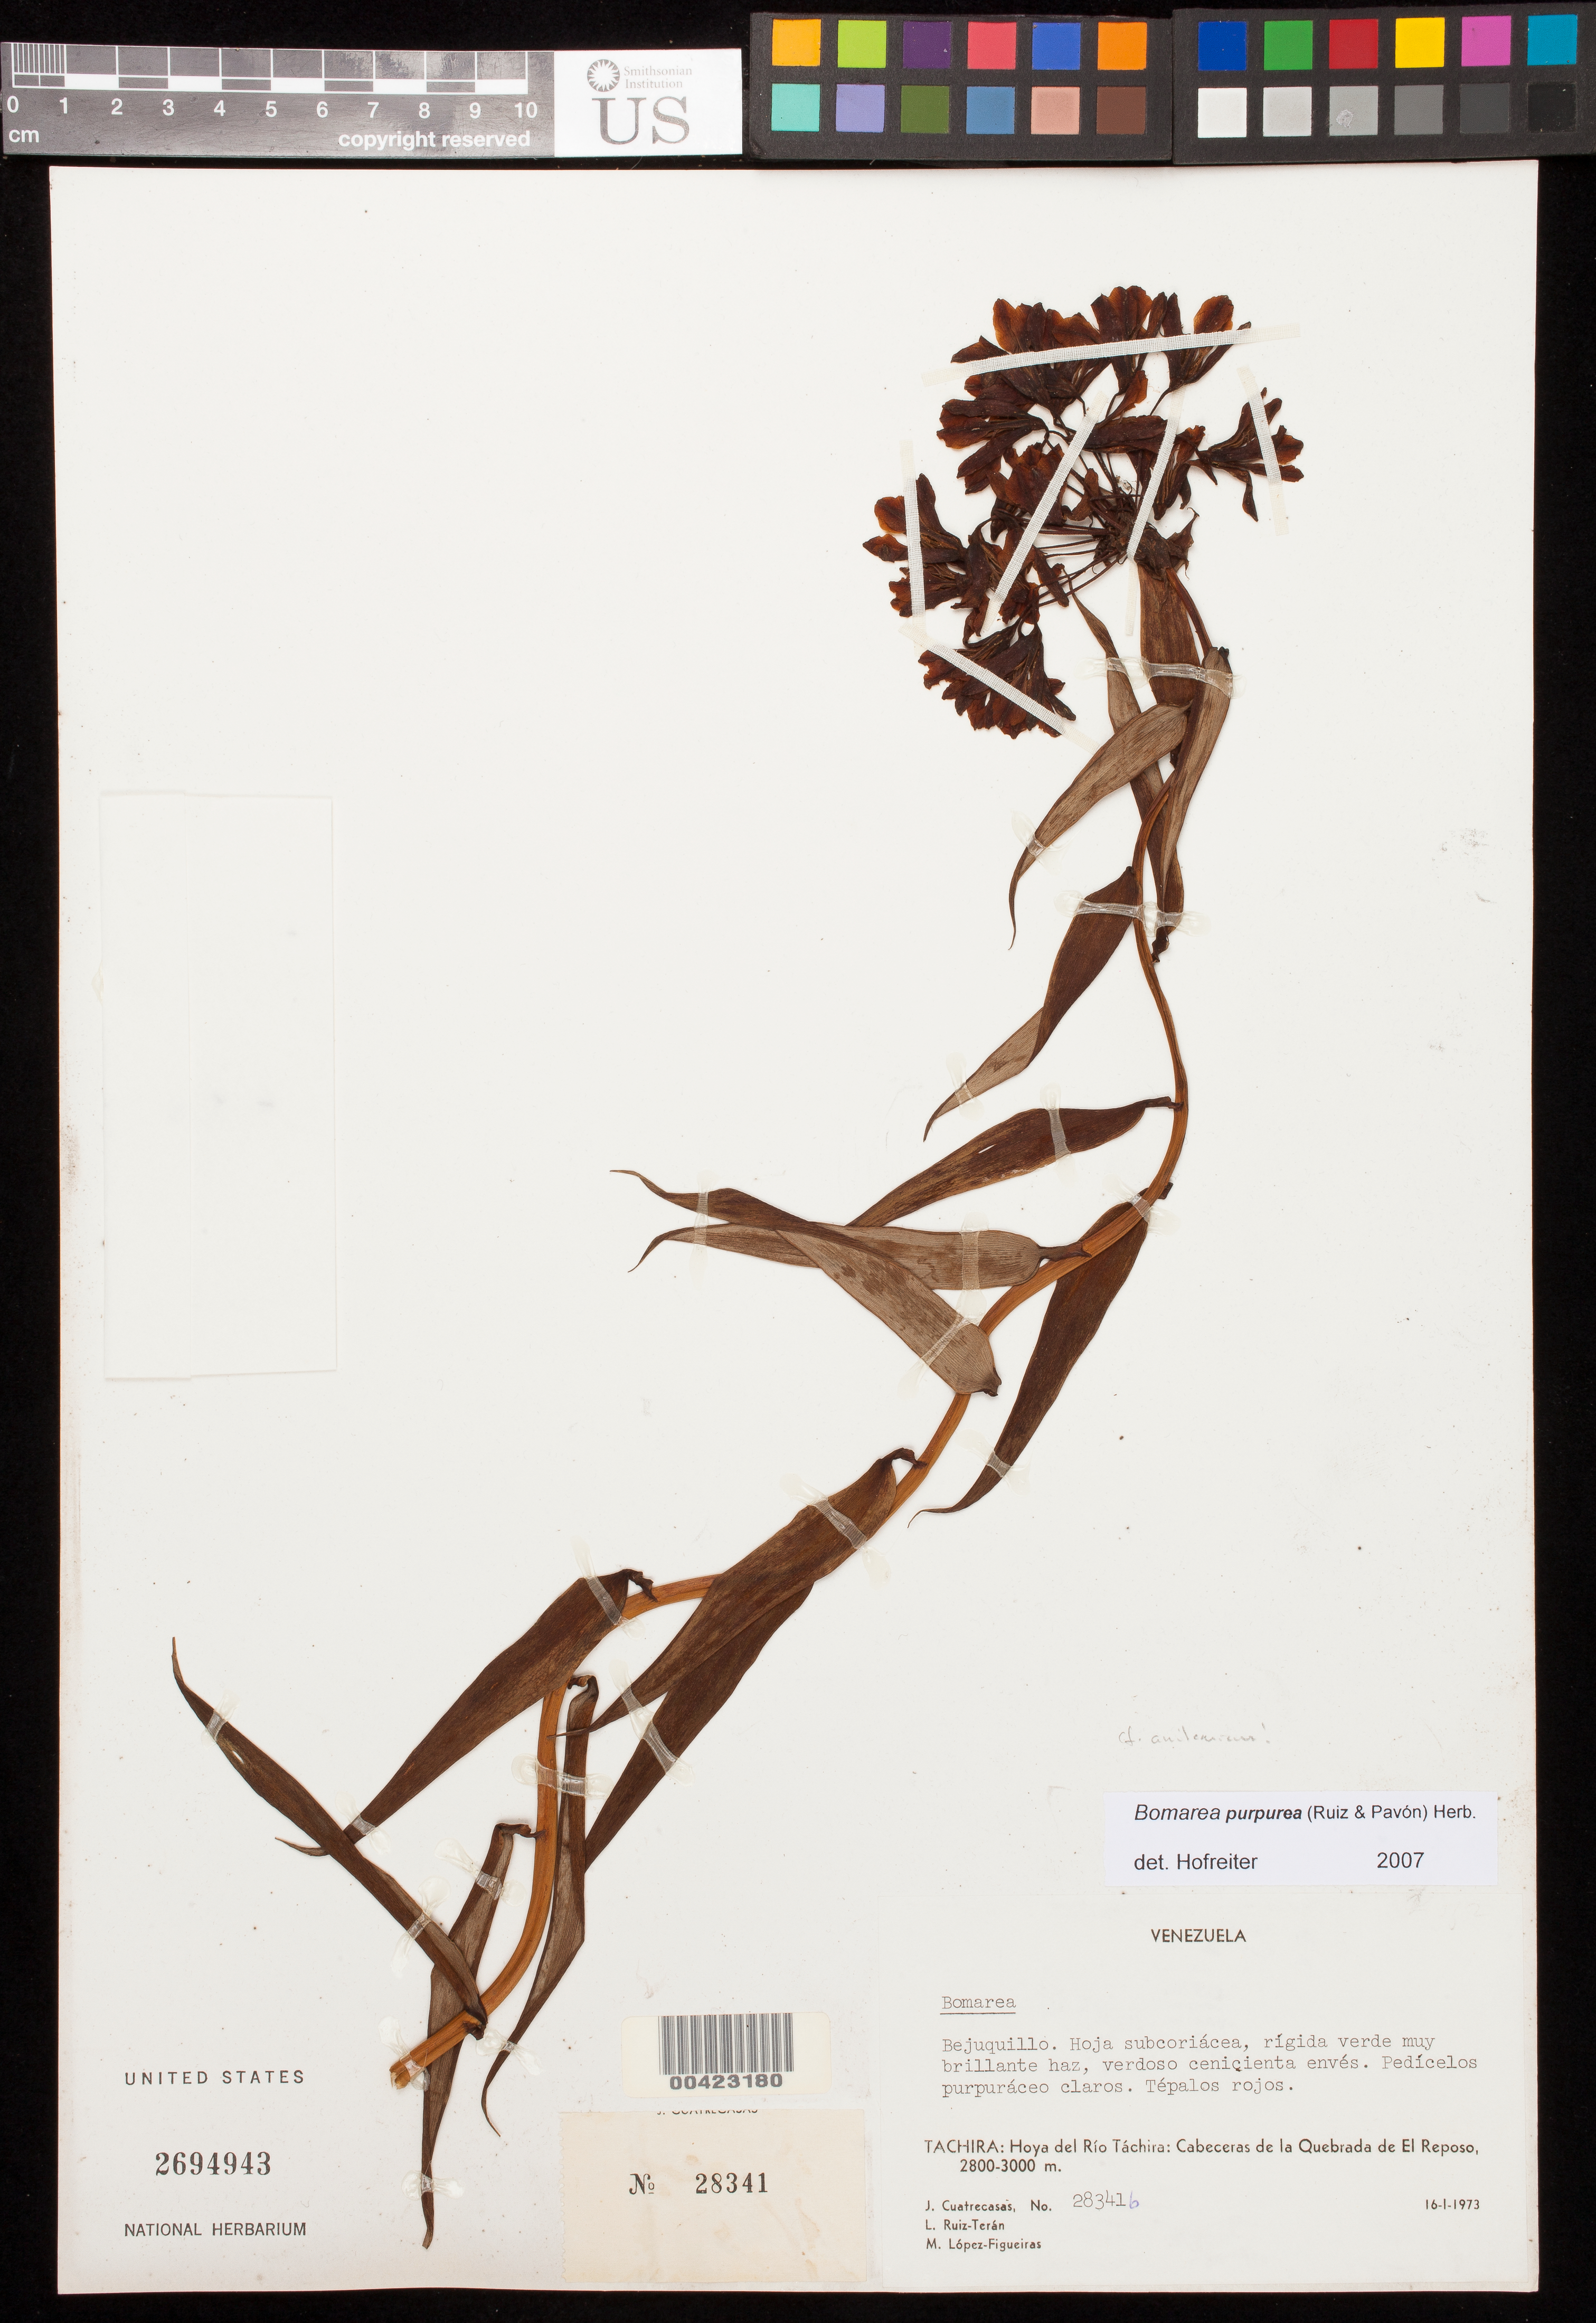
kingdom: Plantae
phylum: Tracheophyta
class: Liliopsida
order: Liliales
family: Alstroemeriaceae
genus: Bomarea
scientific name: Bomarea sp.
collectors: J. Cuatrecasas, L. E. Ruíz-Terán & M. López Figueiras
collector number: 28341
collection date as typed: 16 Jan 1973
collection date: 1973-01-16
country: Venezuela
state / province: Tachira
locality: Hoya del rio tachira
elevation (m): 2800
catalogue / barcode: US 2694943